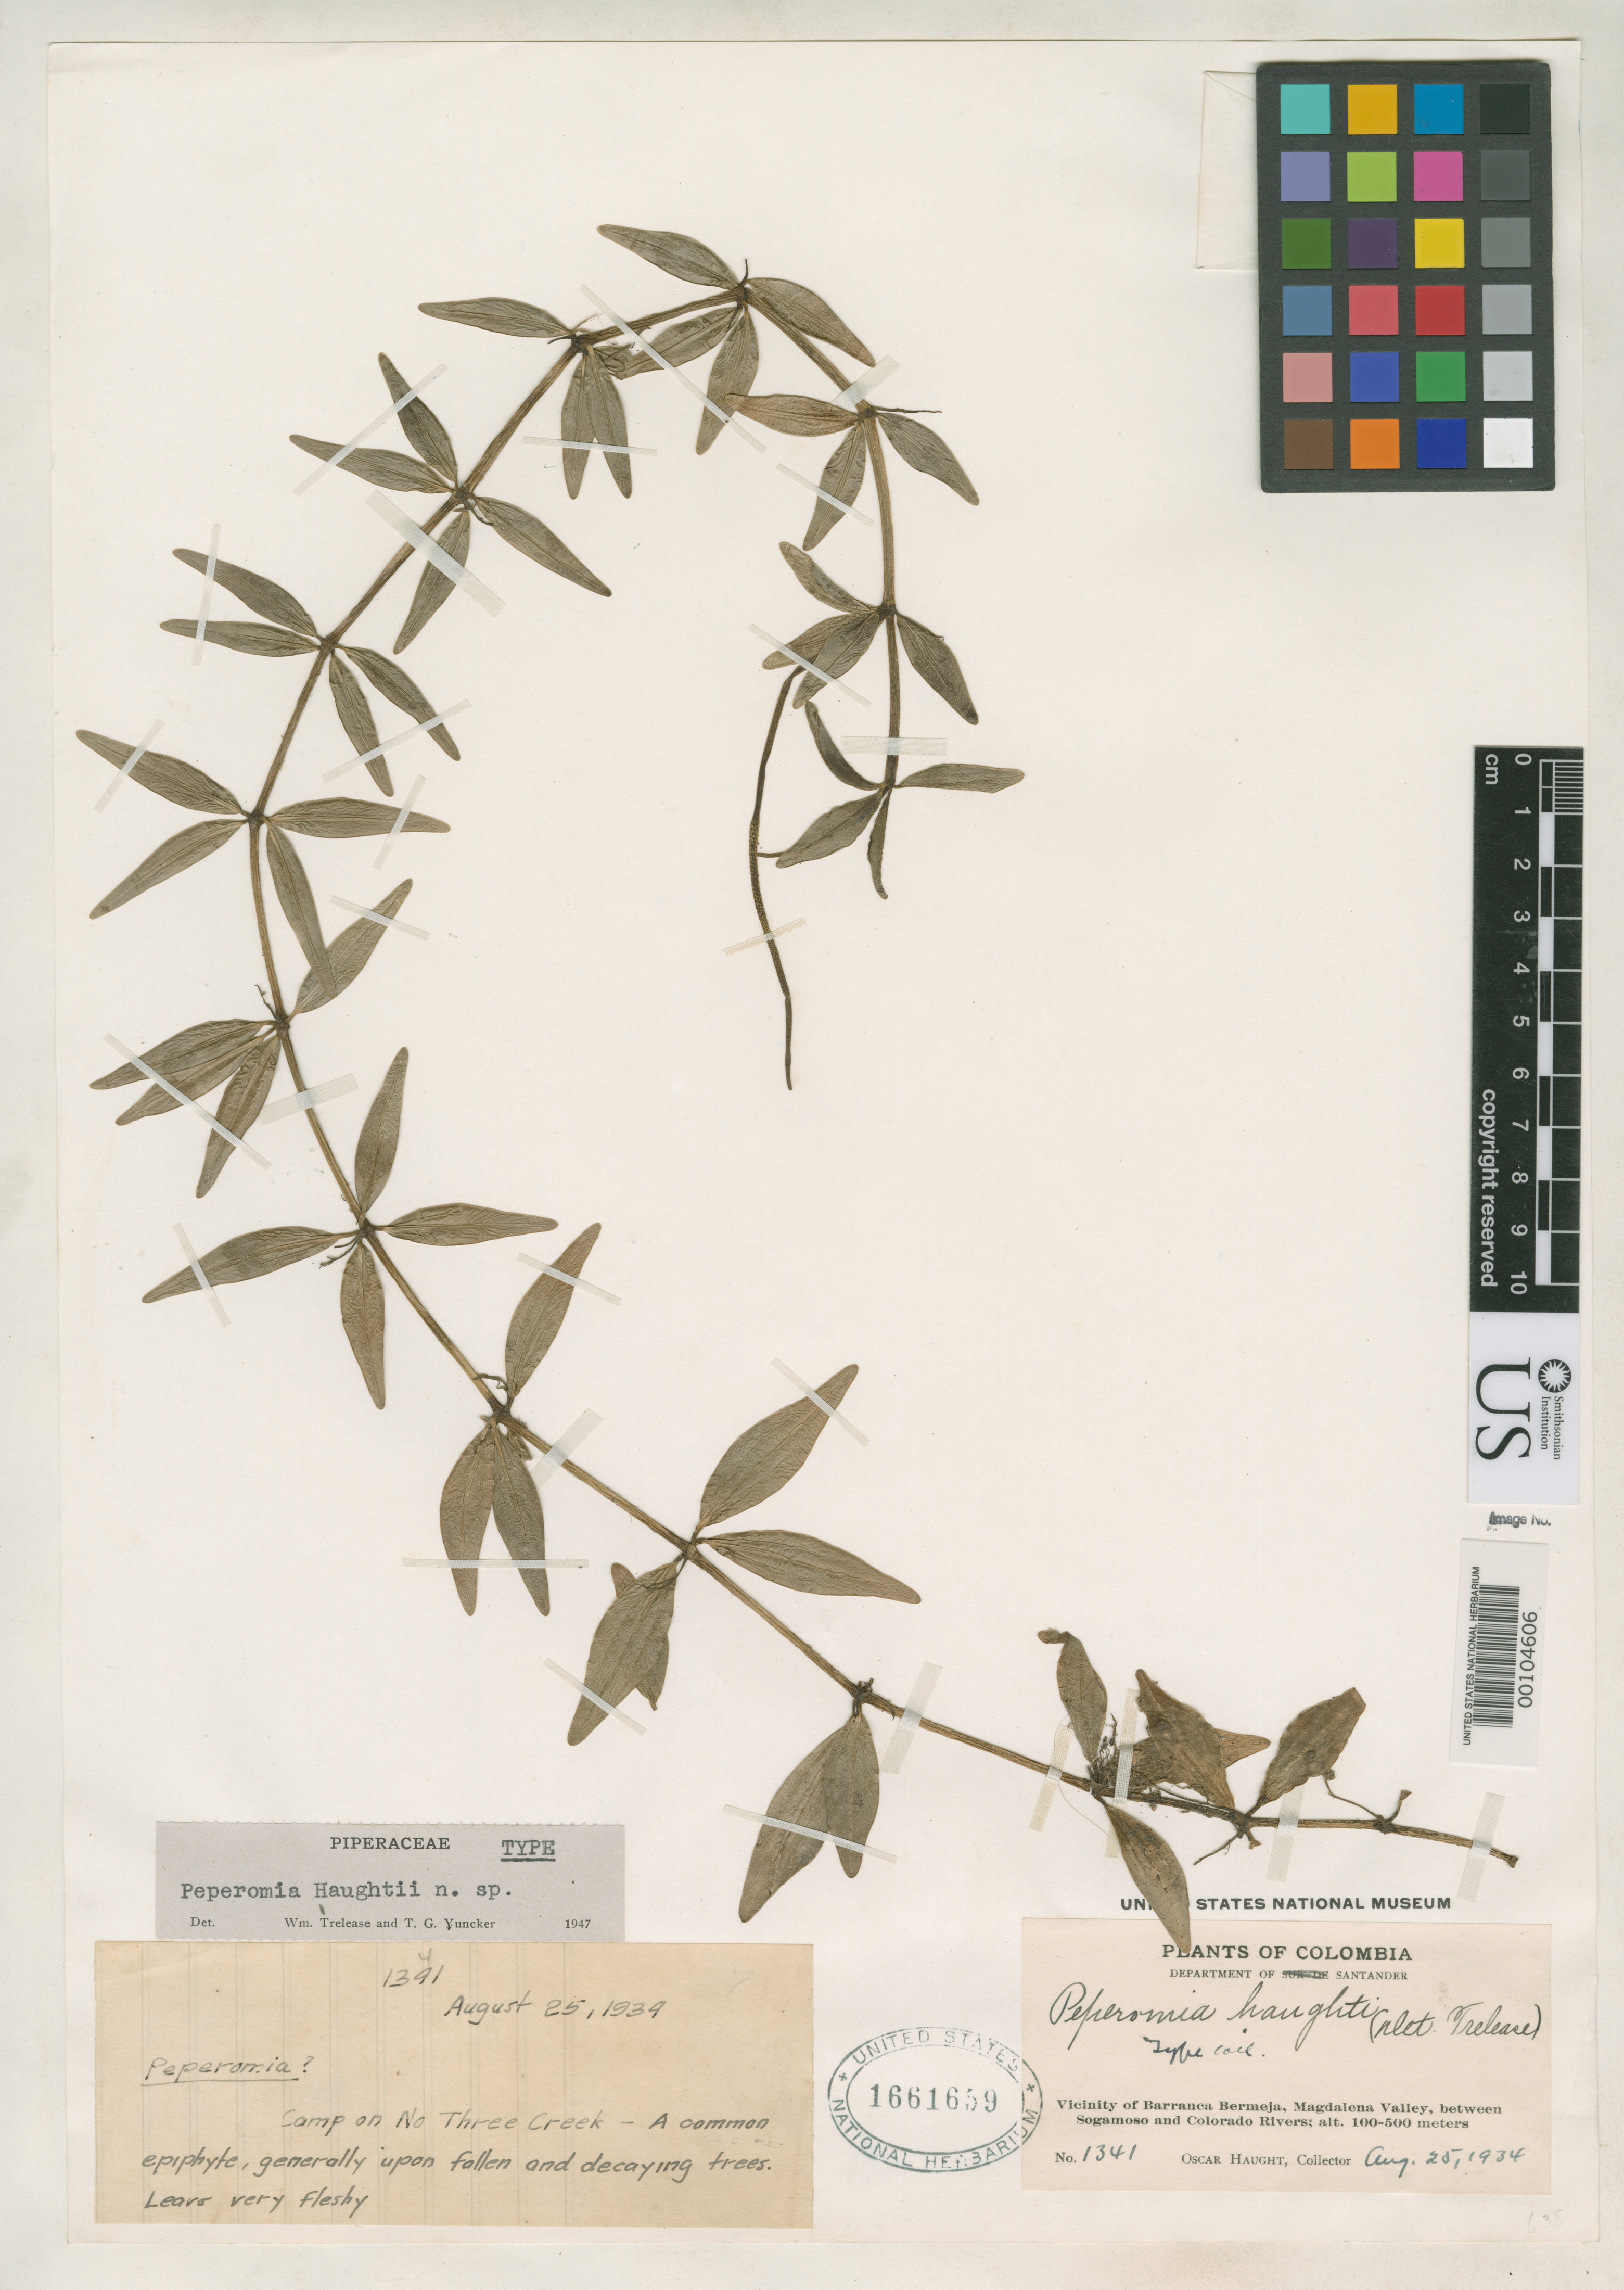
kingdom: Plantae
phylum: Tracheophyta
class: Magnoliopsida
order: Piperales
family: Piperaceae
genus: Peperomia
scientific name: Peperomia haughtii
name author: Trel. & Yunck.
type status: Holotype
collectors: O. L. Haught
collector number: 1341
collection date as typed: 25 Aug 1934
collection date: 1934-08-25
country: Colombia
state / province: Santander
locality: Barrancabermeja vicinity, Magdalena Valley, between Sogamoso and Colorado Rivers.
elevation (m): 100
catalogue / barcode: US 1661659